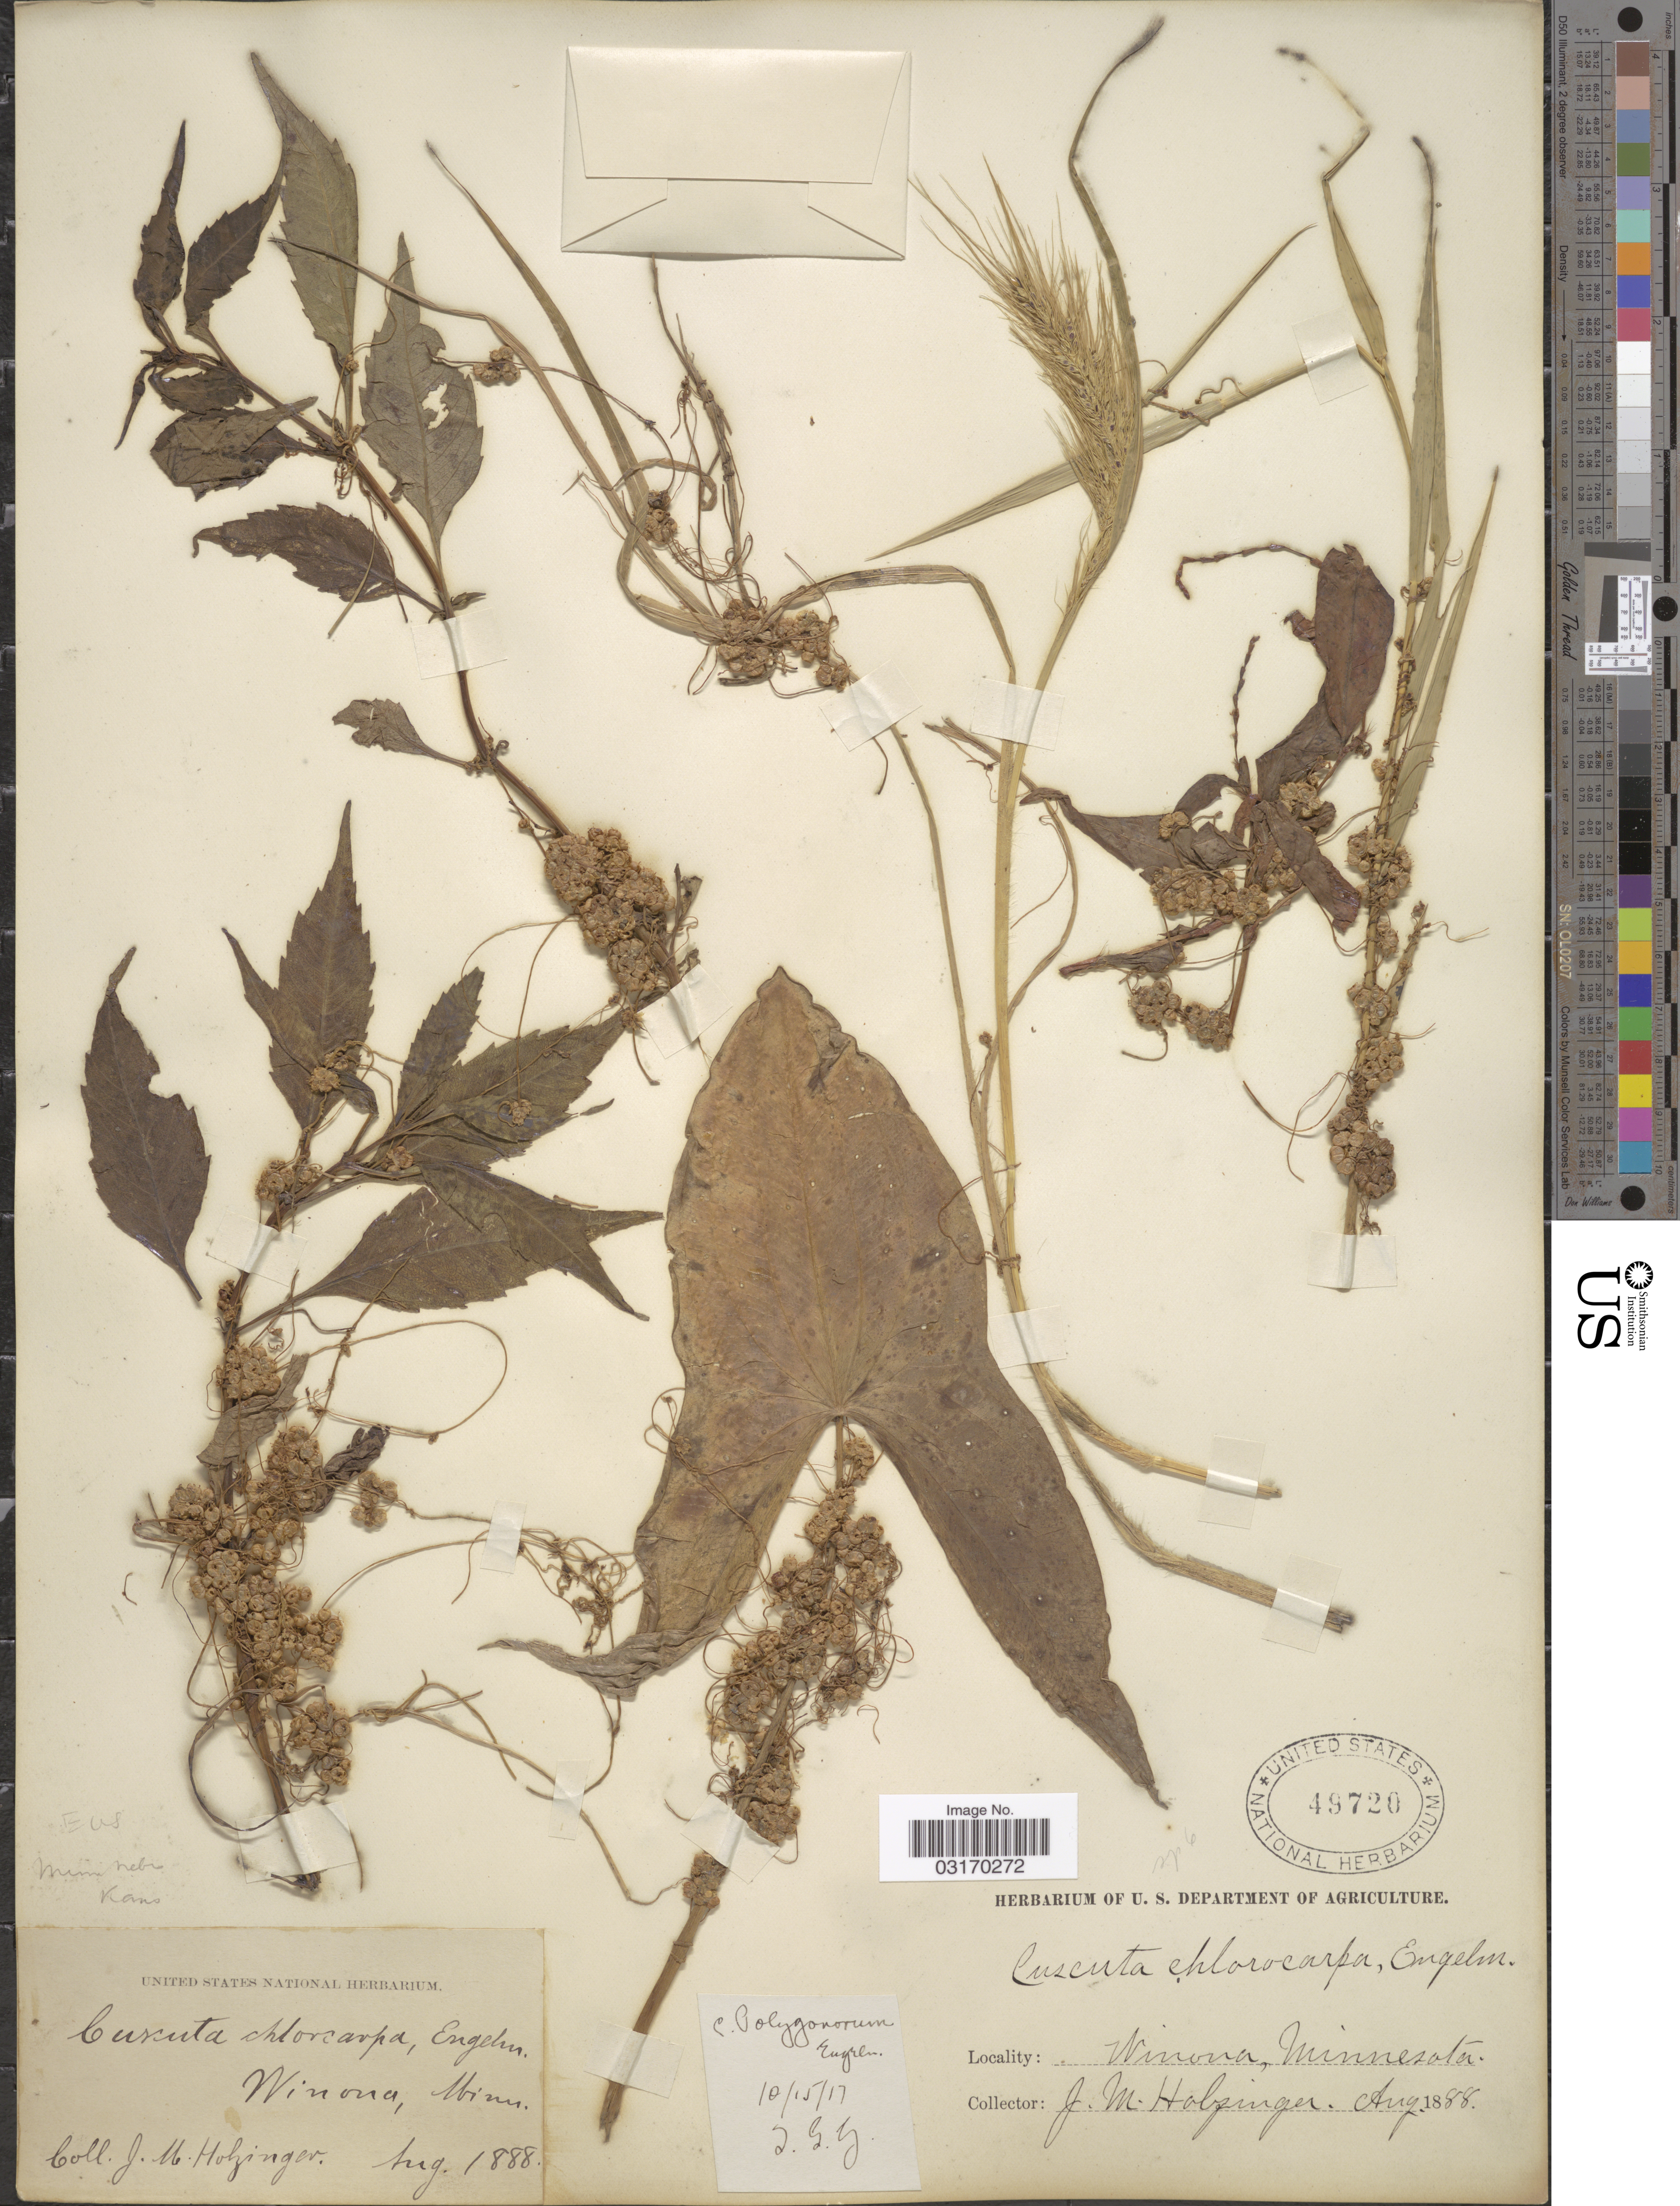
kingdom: Plantae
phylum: Tracheophyta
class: Magnoliopsida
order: Solanales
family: Convolvulaceae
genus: Cuscuta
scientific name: Cuscuta polygonorum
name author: Engelm.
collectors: J. M. Holzinger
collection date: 1888-08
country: United States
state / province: Minnesota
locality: Winona.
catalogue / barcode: US 49720